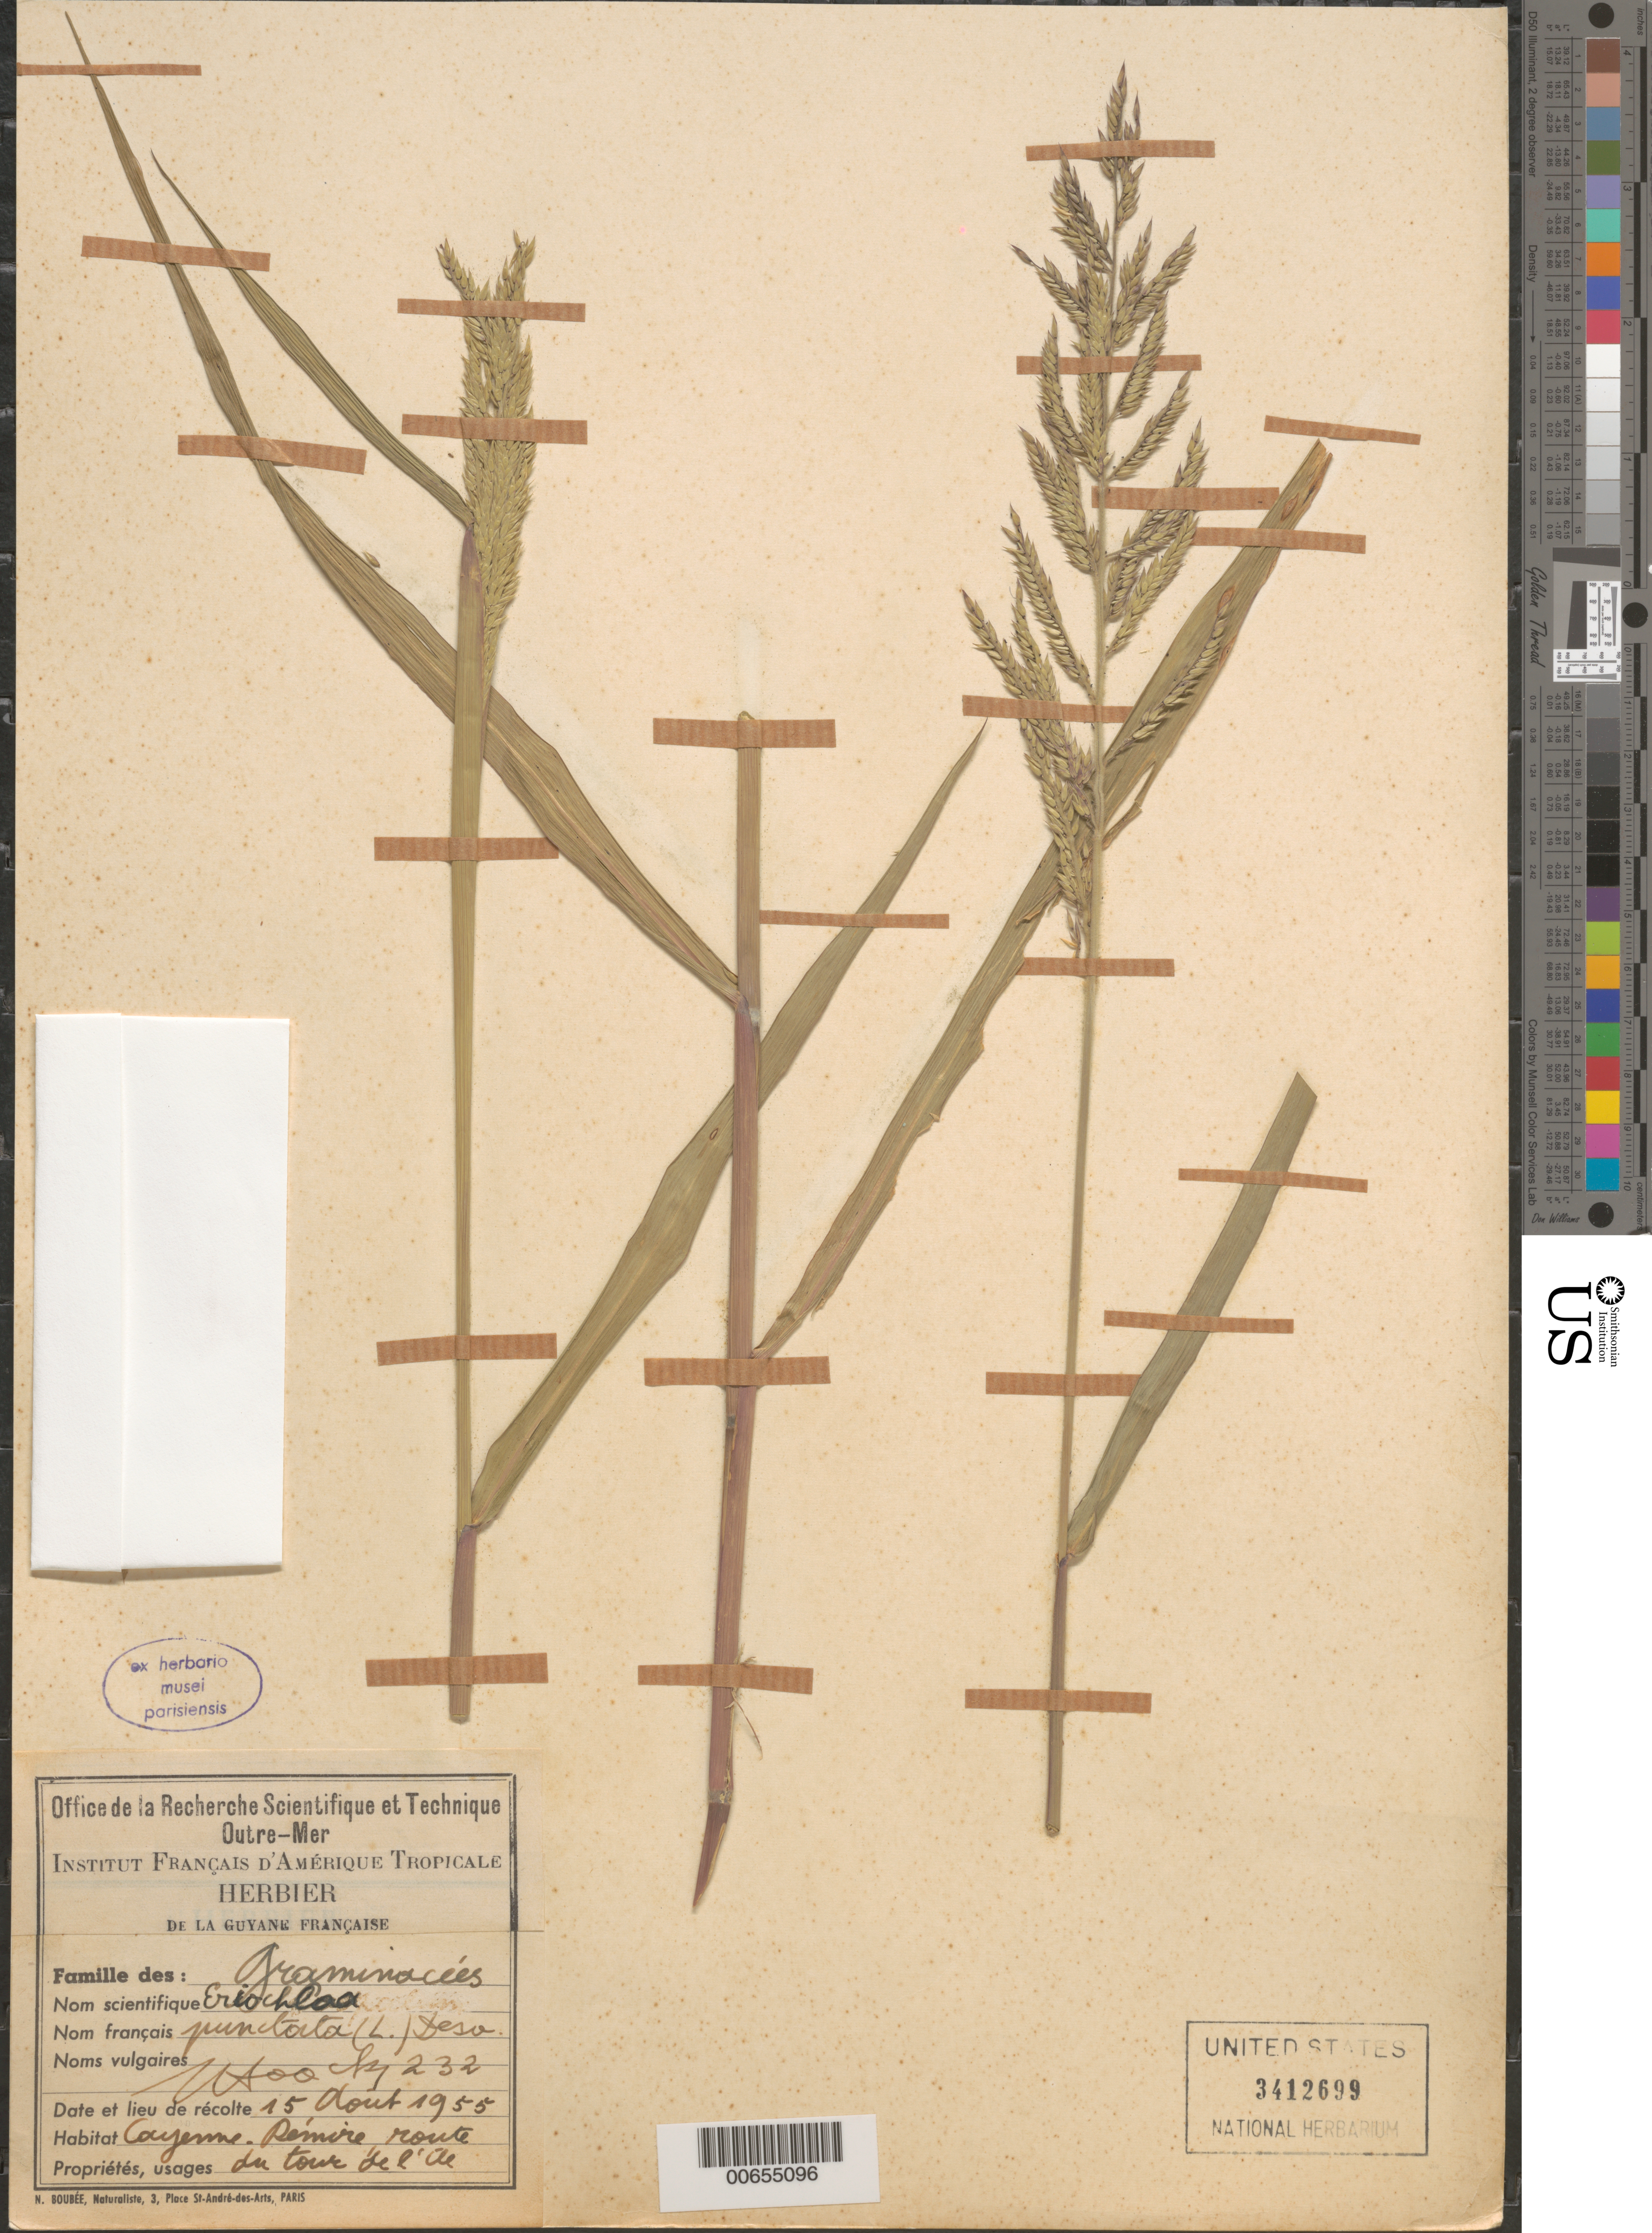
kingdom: Plantae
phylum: Tracheophyta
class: Liliopsida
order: Poales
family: Poaceae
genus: Eriochloa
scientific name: Eriochloa punctata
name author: (L.) Desv. ex Ham.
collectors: J. Hoock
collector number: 232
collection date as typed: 15-Aug-55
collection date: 1955-08-15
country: French Guiana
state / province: Cayenne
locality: Cayenne, Rémire, route du tour de l'Ile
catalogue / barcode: US 3412699